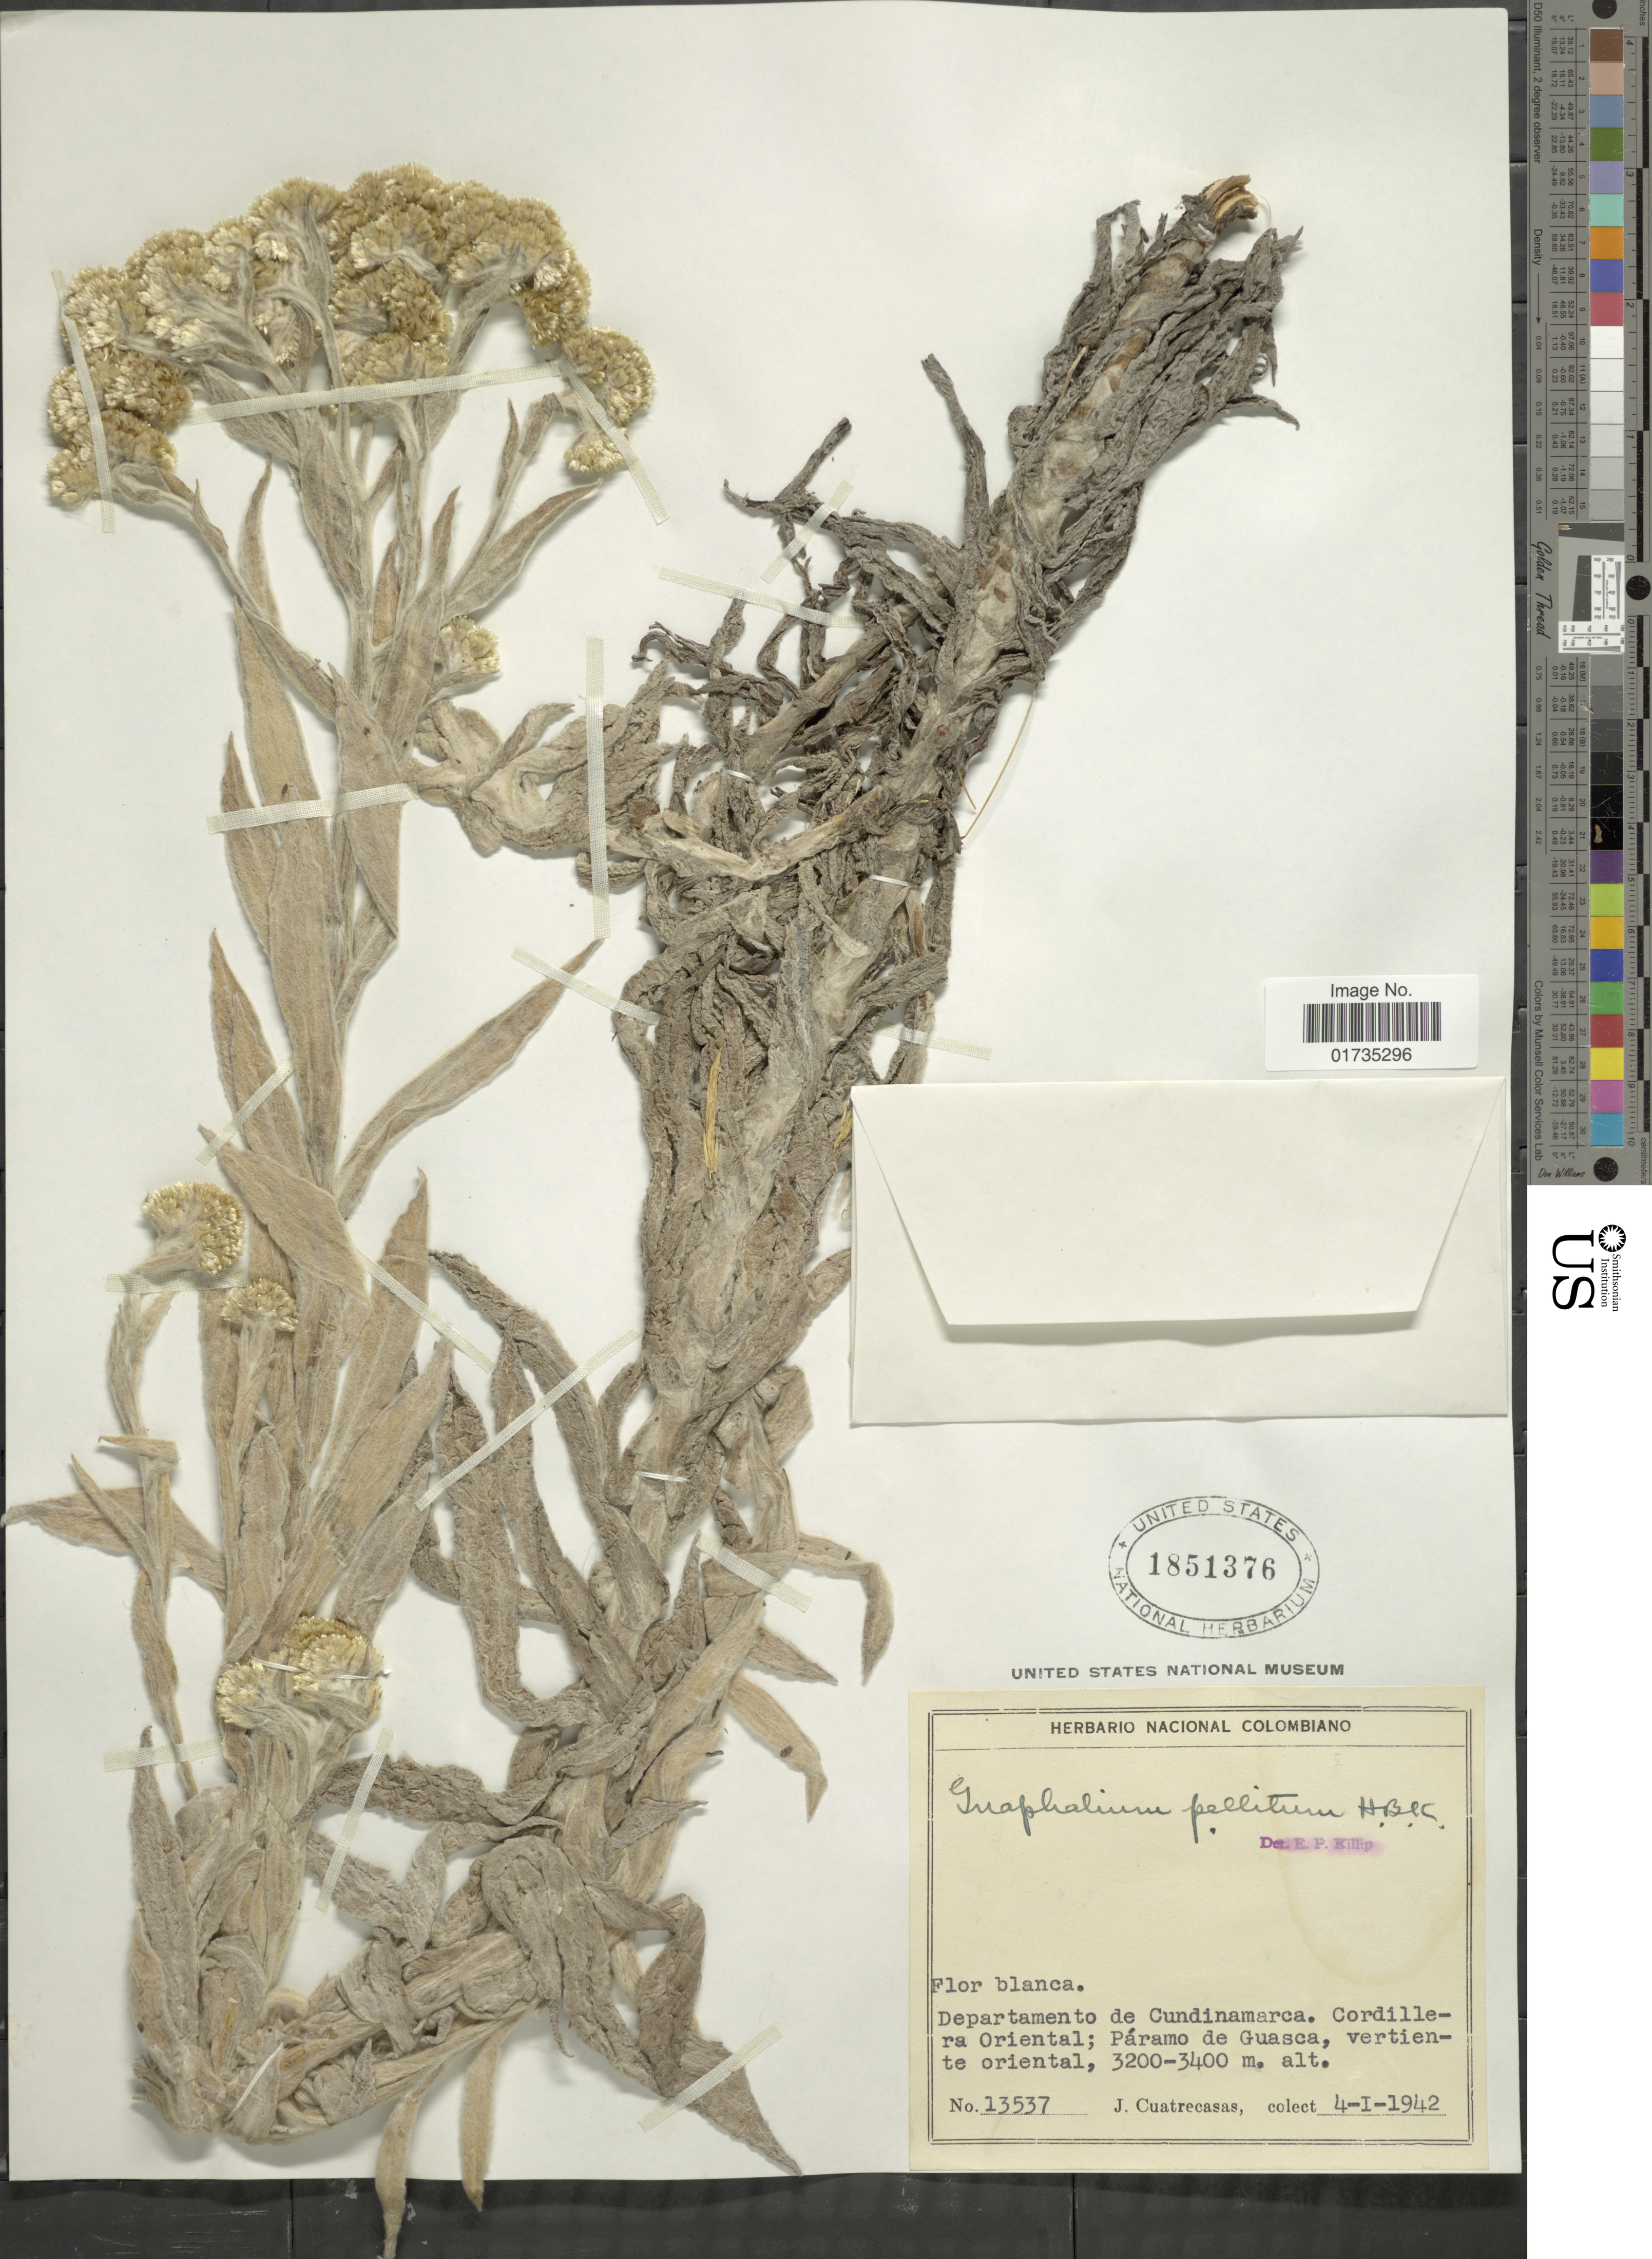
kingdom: Plantae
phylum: Tracheophyta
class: Magnoliopsida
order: Asterales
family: Asteraceae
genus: Achyrocline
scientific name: Achyrocline alata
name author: (Kunth) DC.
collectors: J. Cuatrecasas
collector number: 13537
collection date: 1942-01-04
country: Colombia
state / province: Cundinamarca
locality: Cordillera oriental; Páramo de Guasca, vertiente oriental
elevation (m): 3200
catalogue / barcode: US 1851376